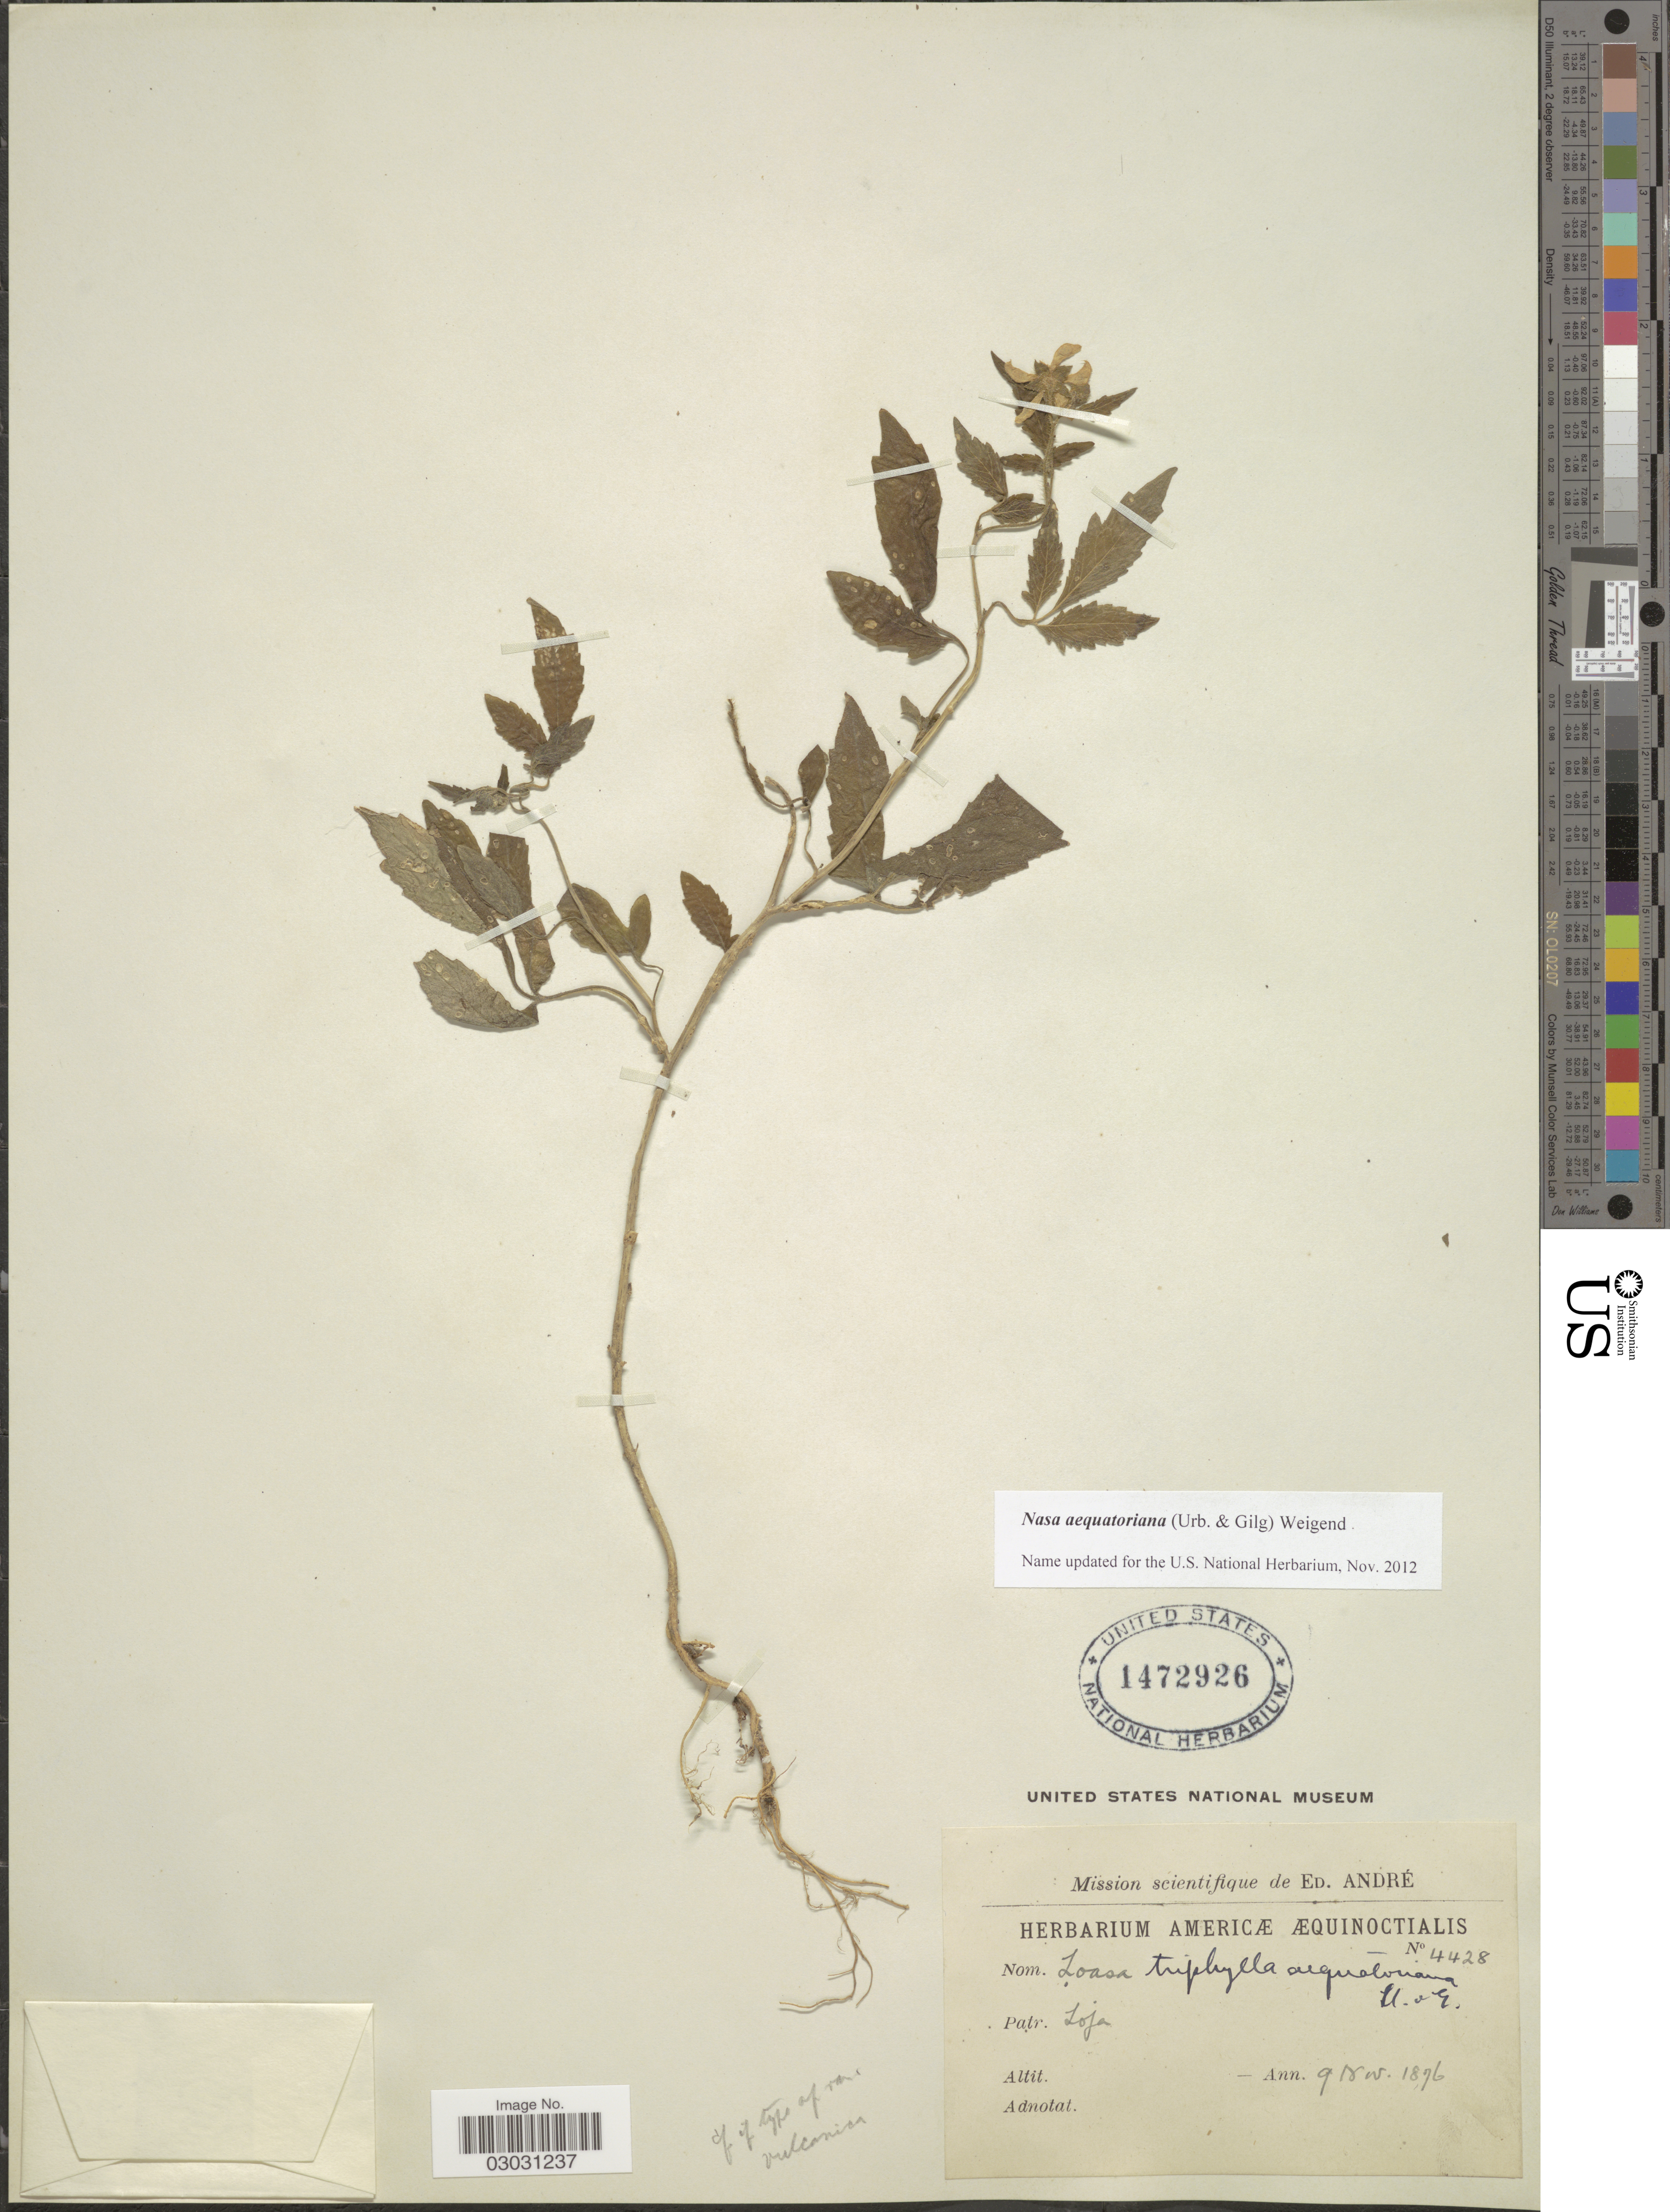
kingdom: Plantae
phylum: Tracheophyta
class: Magnoliopsida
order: Cornales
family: Loasaceae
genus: Nasa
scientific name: Nasa aequatoriana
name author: (Urb. & Gilg) Weigend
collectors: É. F. André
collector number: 4428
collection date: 1876-11-09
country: Ecuador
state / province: Loja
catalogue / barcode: US 1472926